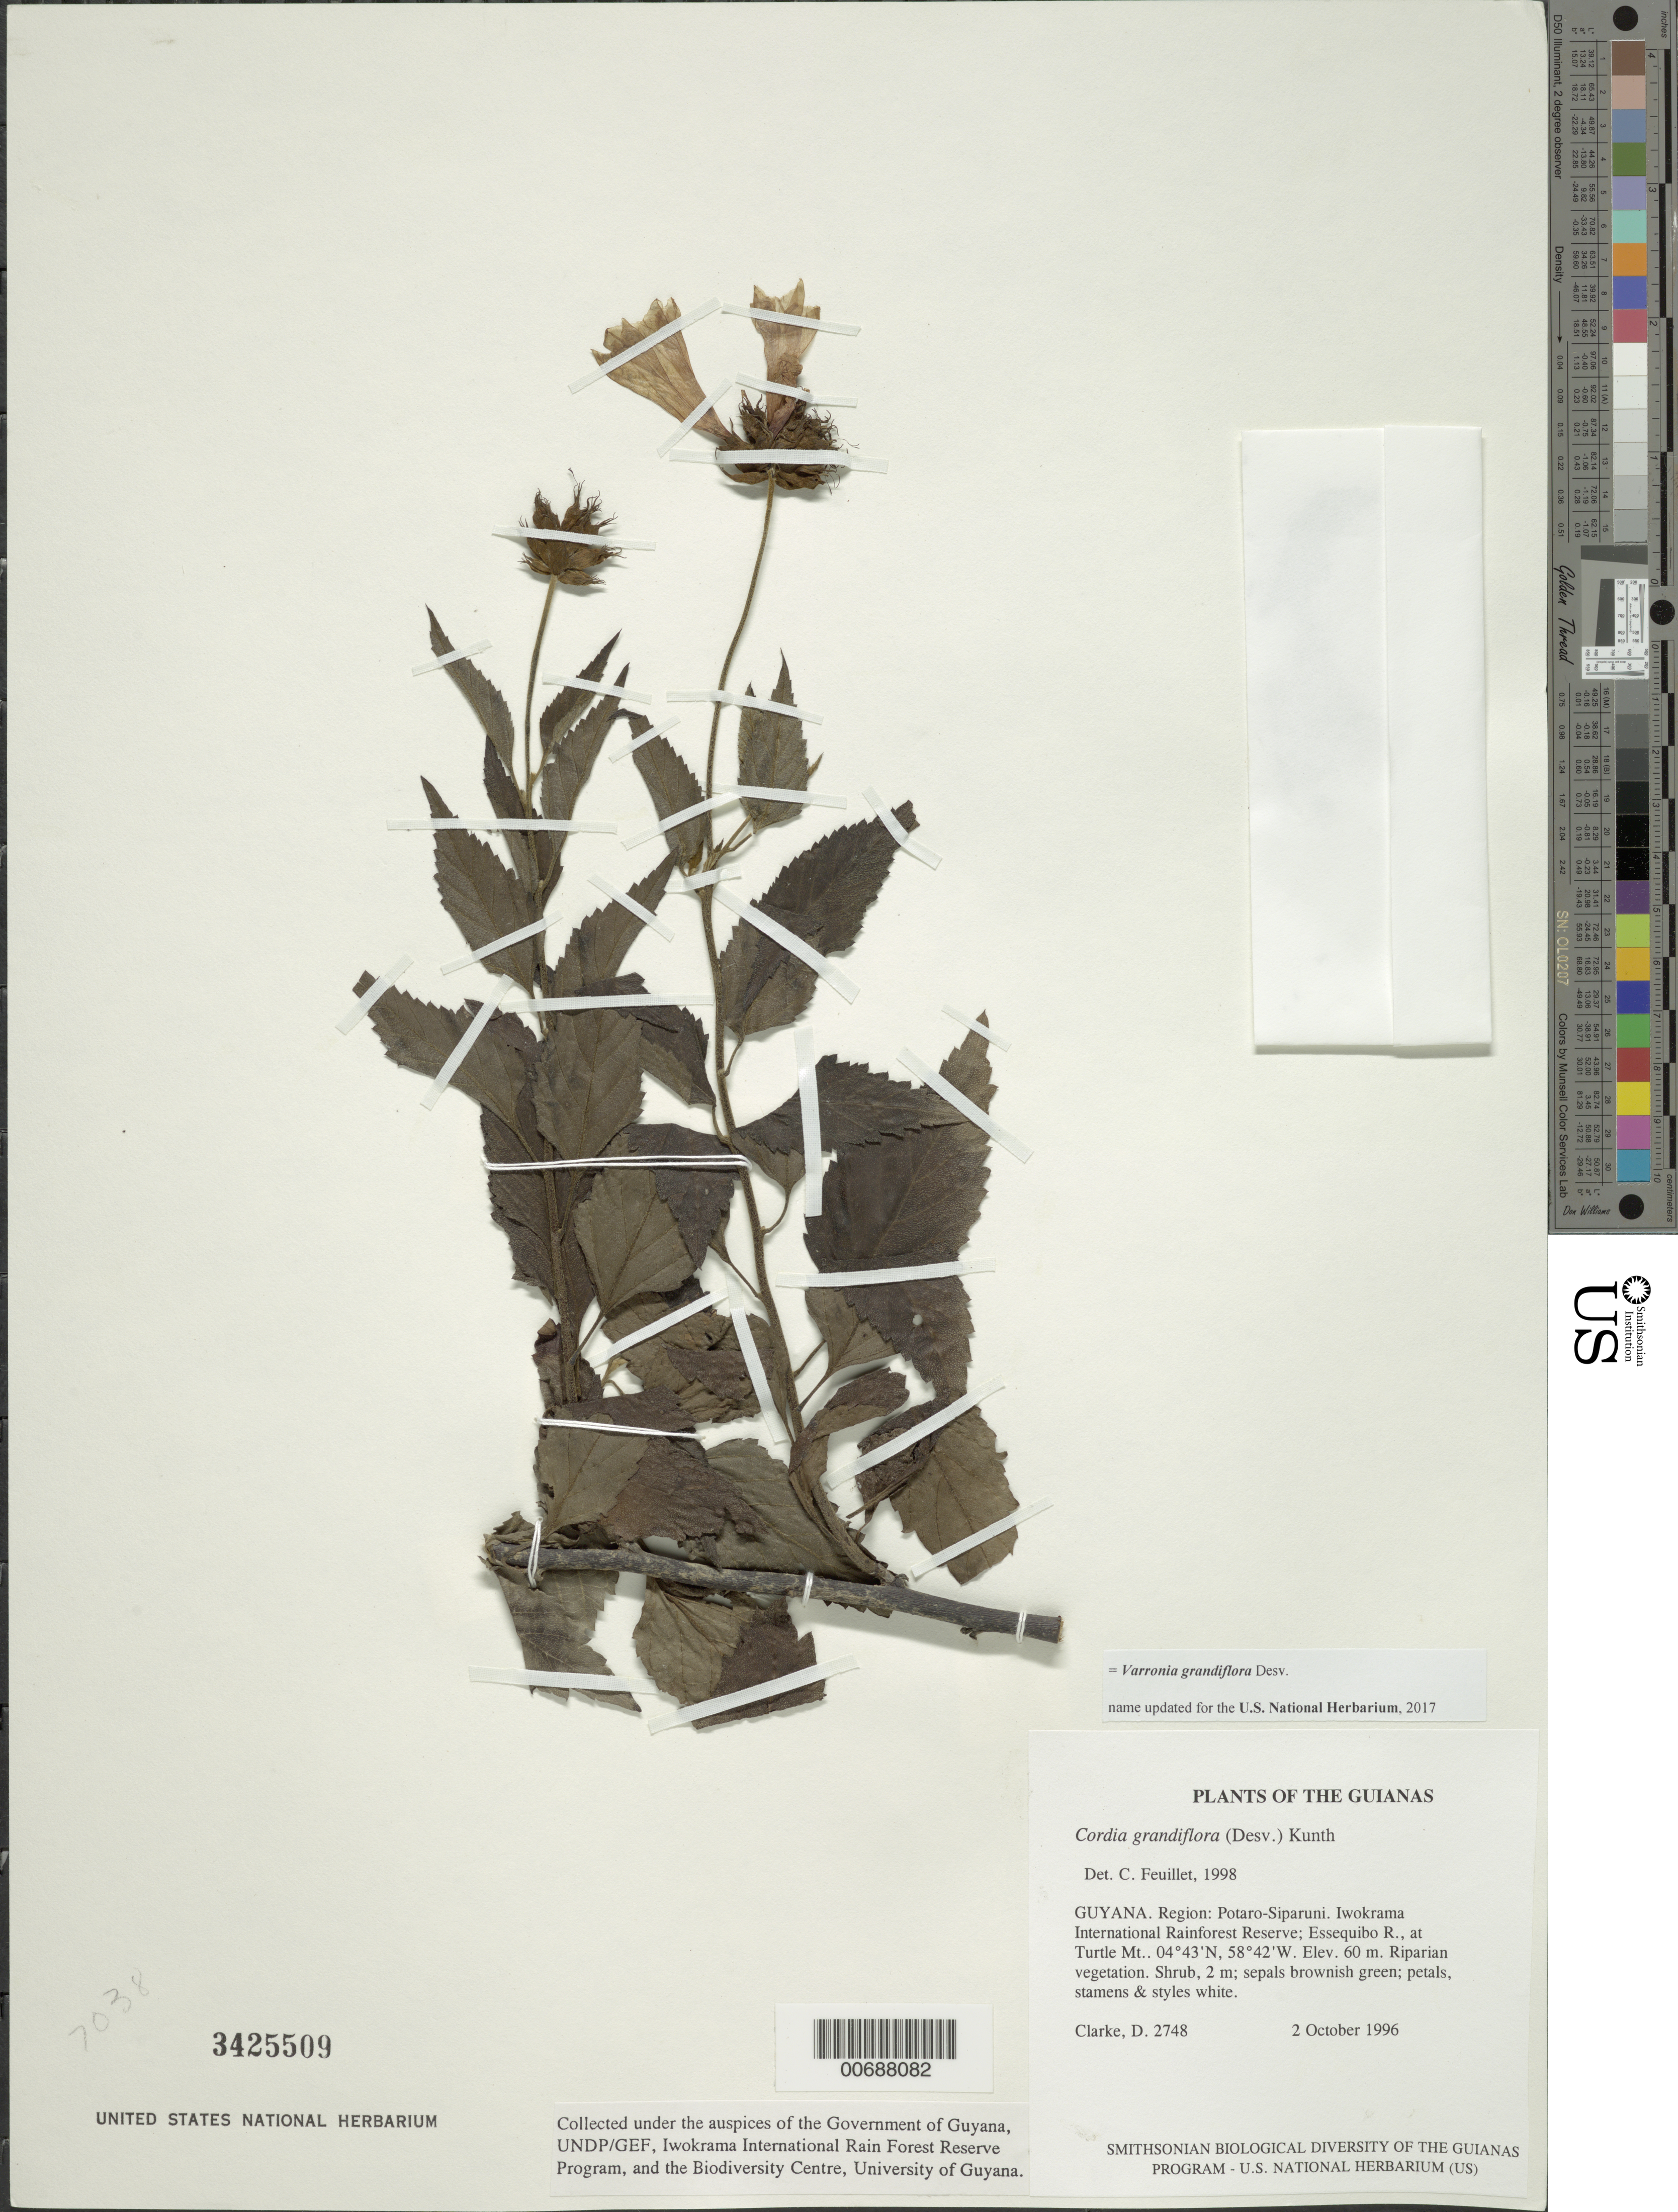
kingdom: Plantae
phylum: Tracheophyta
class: Magnoliopsida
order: Boraginales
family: Cordiaceae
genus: Cordia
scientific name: Cordia grandiflora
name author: (Desv.) Kunth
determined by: Feuillet, C.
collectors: H. D. Clarke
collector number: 2748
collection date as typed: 2 October 1996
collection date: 1996-10-02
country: Guyana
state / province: Potaro-Siparuni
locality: Iwokrama International Rainforest Reserve; Essequibo R., at Turtle Mt.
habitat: Riparian vegetation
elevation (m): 60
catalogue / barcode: US 3425509